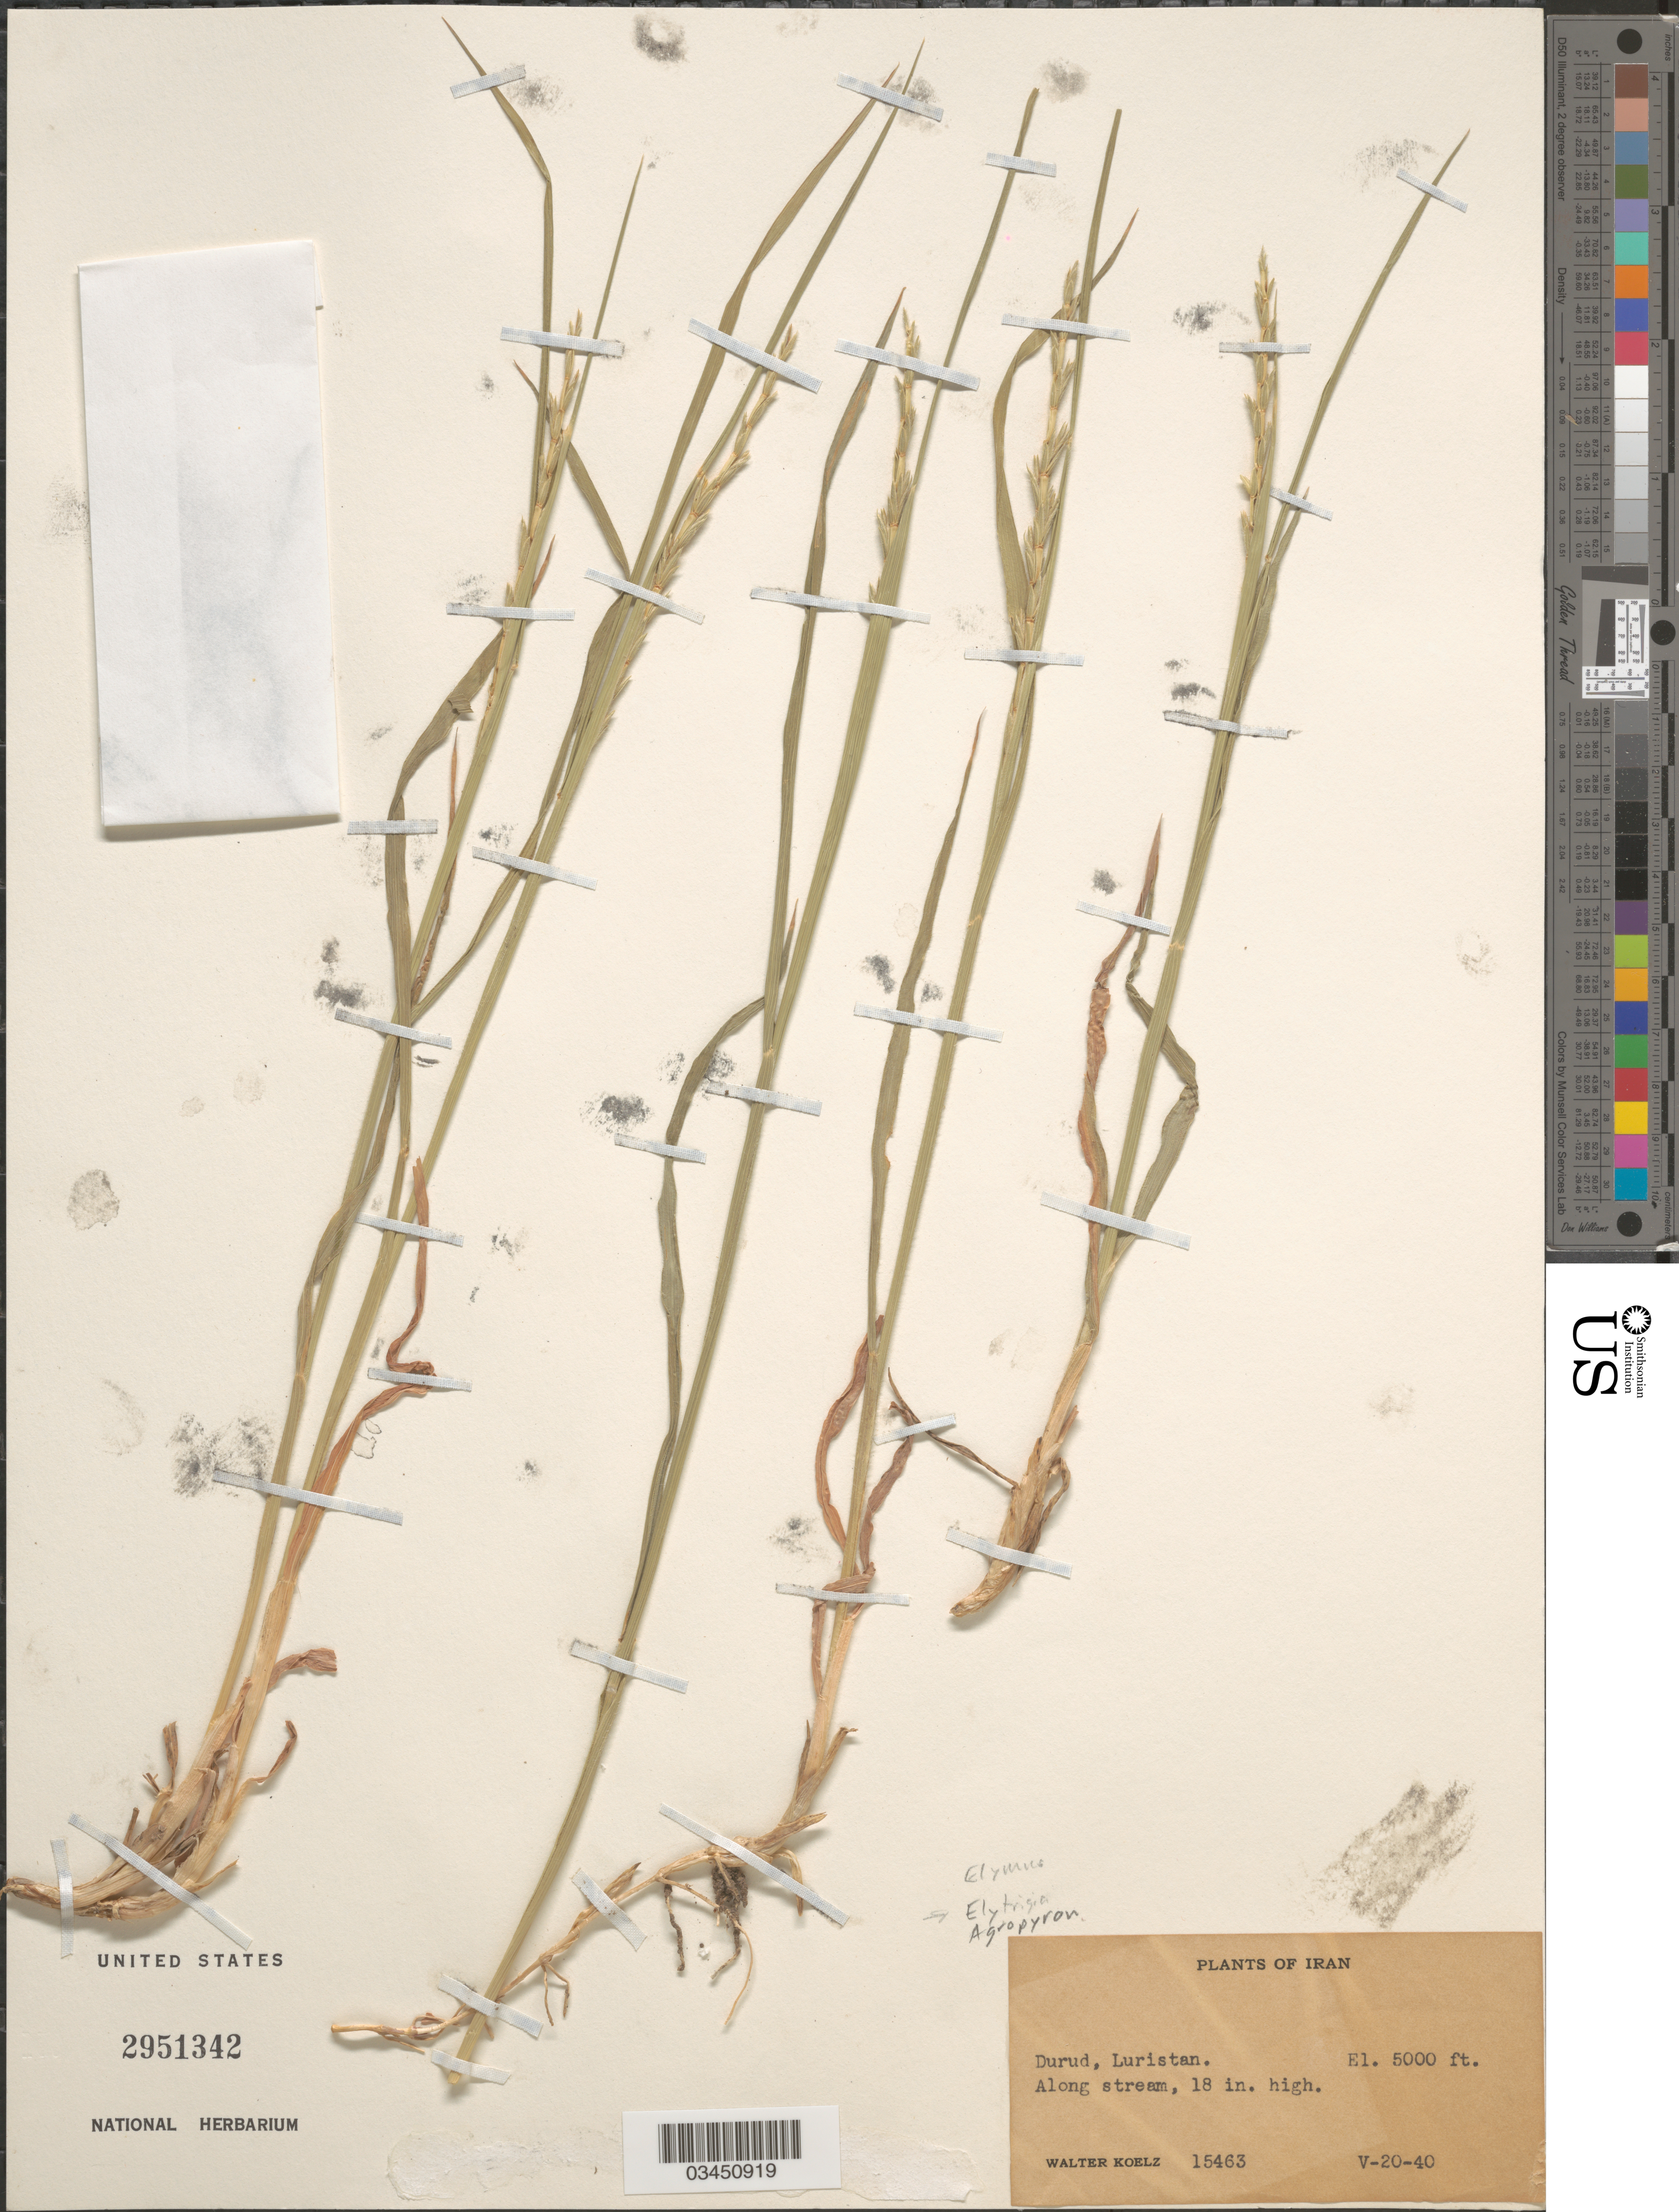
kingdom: Plantae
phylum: Tracheophyta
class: Liliopsida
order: Poales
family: Poaceae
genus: Elymus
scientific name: Elymus sp.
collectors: W. N. Koelz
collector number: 15463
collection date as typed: Transcribed d/m/y: 20/5/40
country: Iran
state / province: Lorestan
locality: Durud, Luristan. Along stream.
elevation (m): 1524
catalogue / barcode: US 2951342